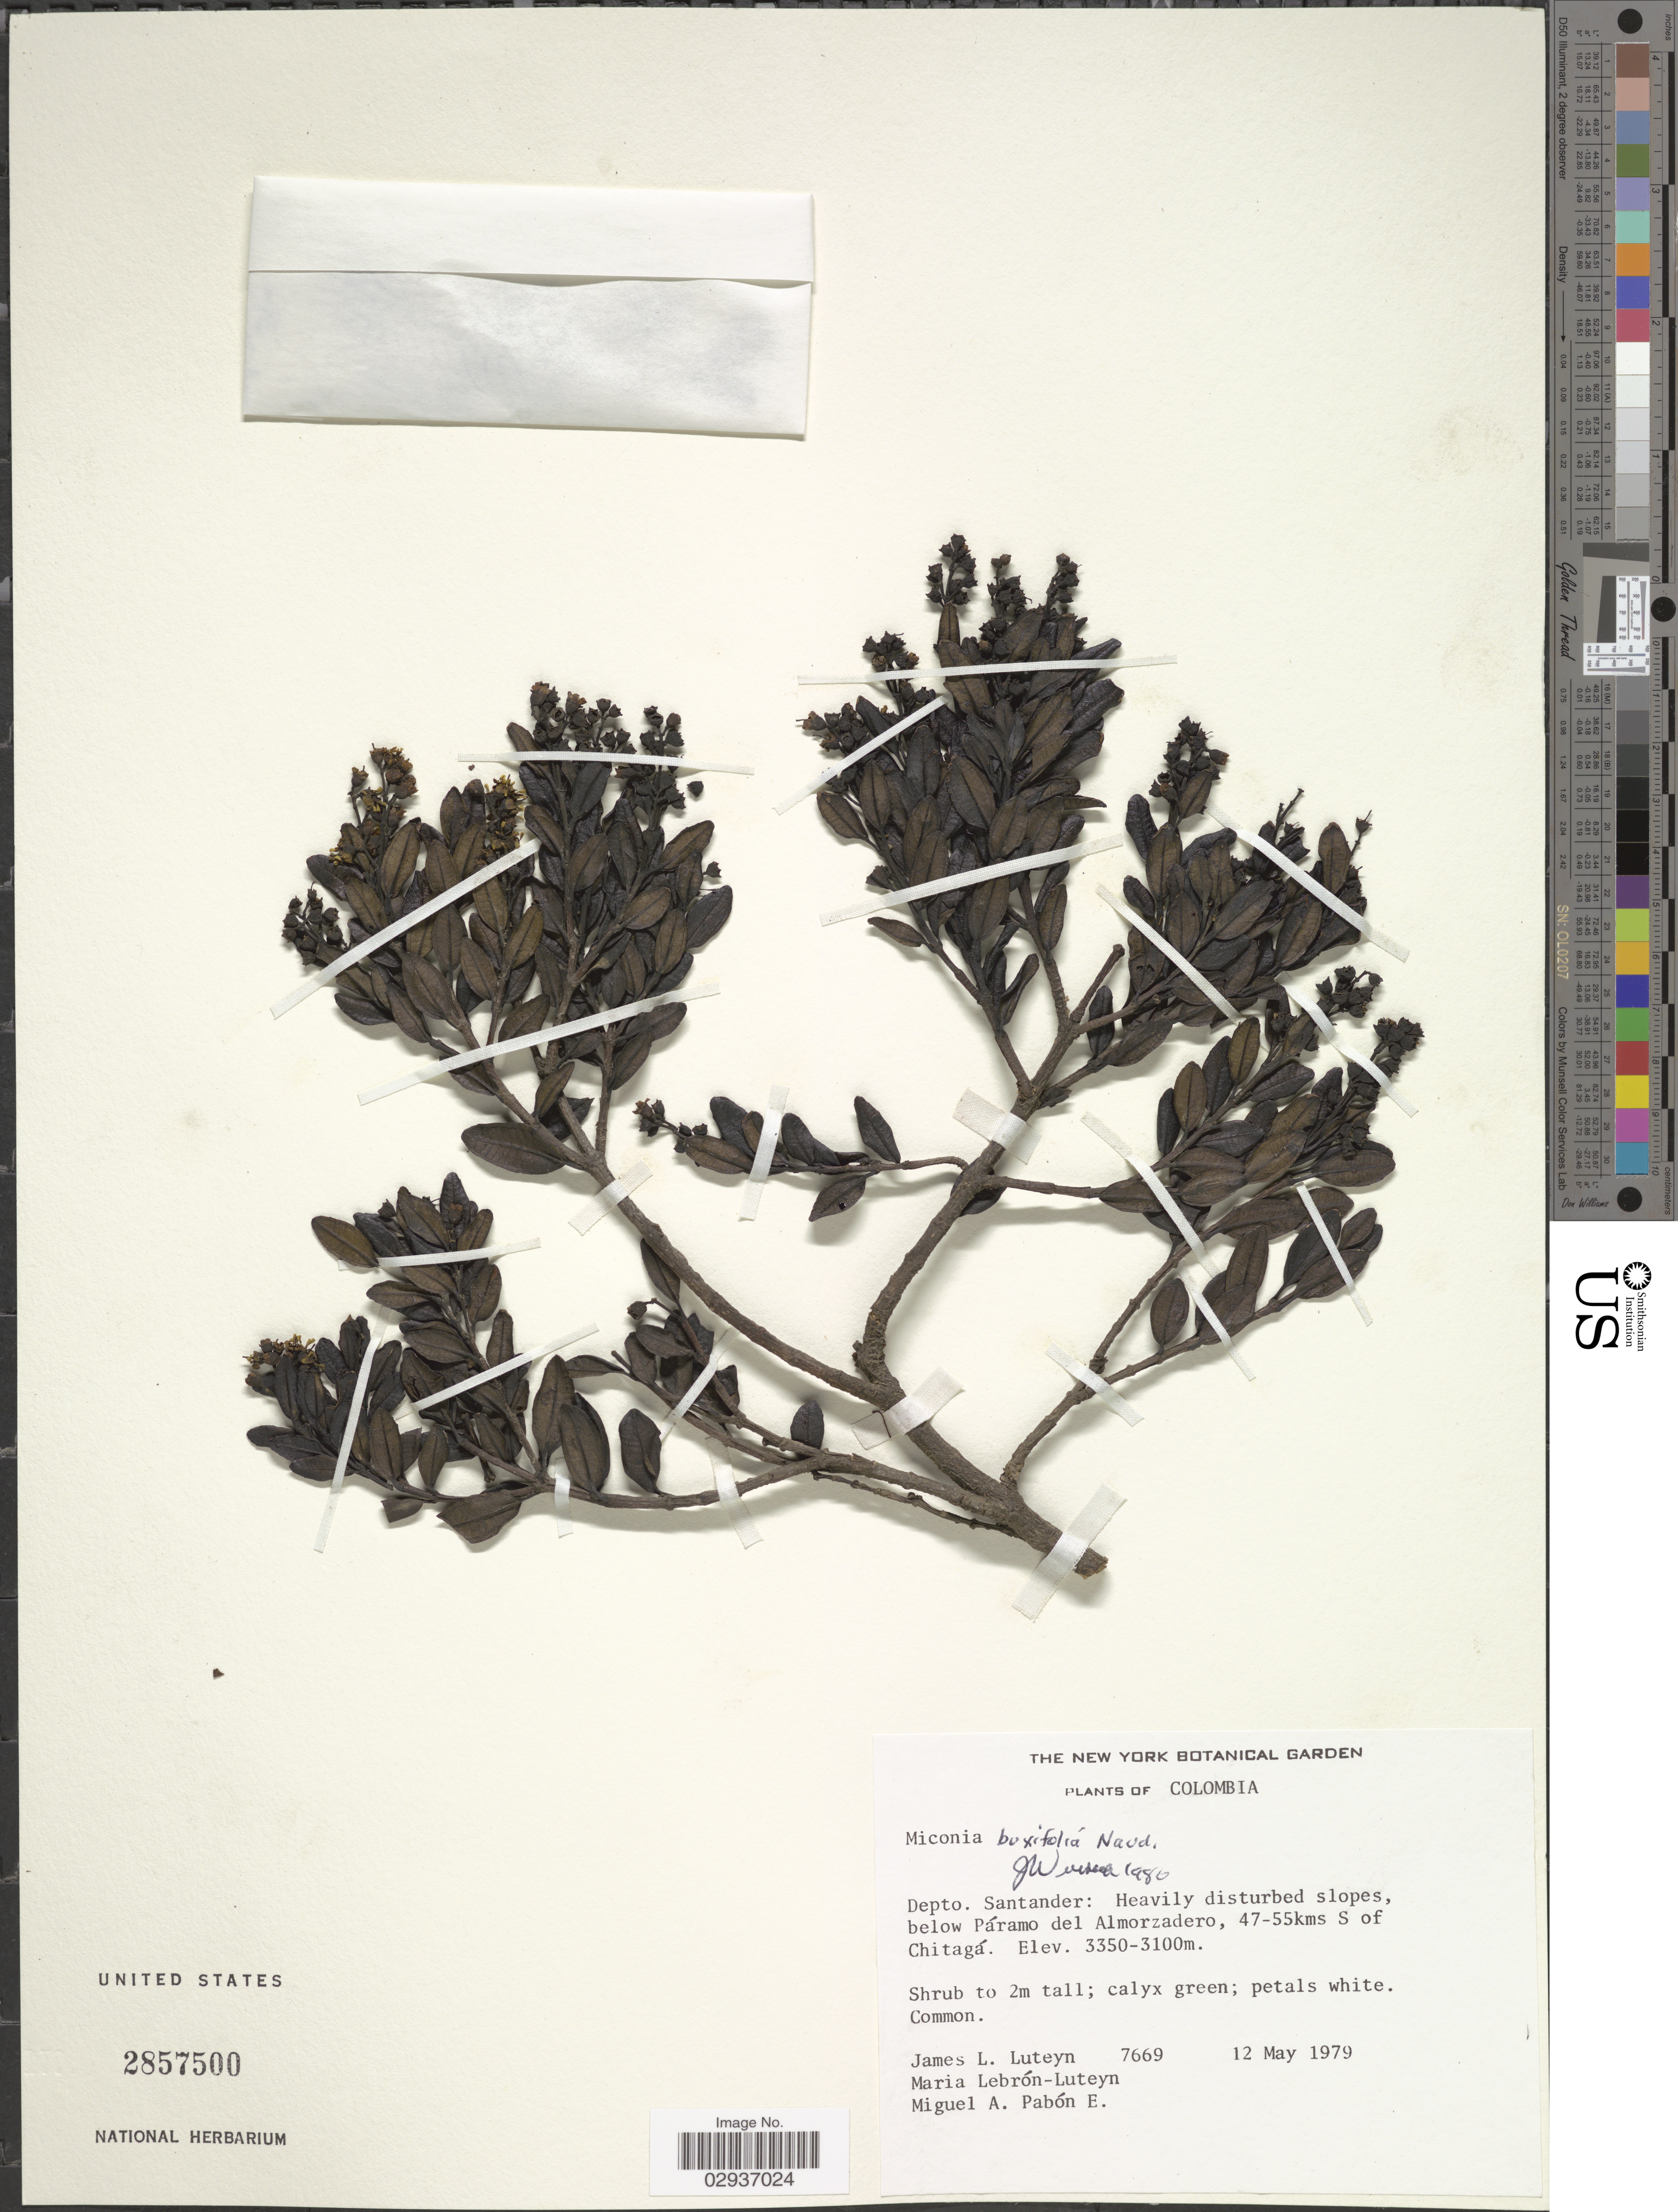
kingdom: Plantae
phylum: Tracheophyta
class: Magnoliopsida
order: Myrtales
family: Melastomataceae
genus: Miconia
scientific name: Miconia buxifolia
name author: Naudin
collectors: J. L. Luteyn, M. L. Lebrón-Luteyn & M. A. Pabon E.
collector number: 7669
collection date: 1979-05-12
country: Colombia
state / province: Santander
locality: Depto. Santander: Heavily disturbed slopes, below Páramo del Almorzadero, 47-55kms S of Chitagá.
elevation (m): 3100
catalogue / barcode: US 2857500